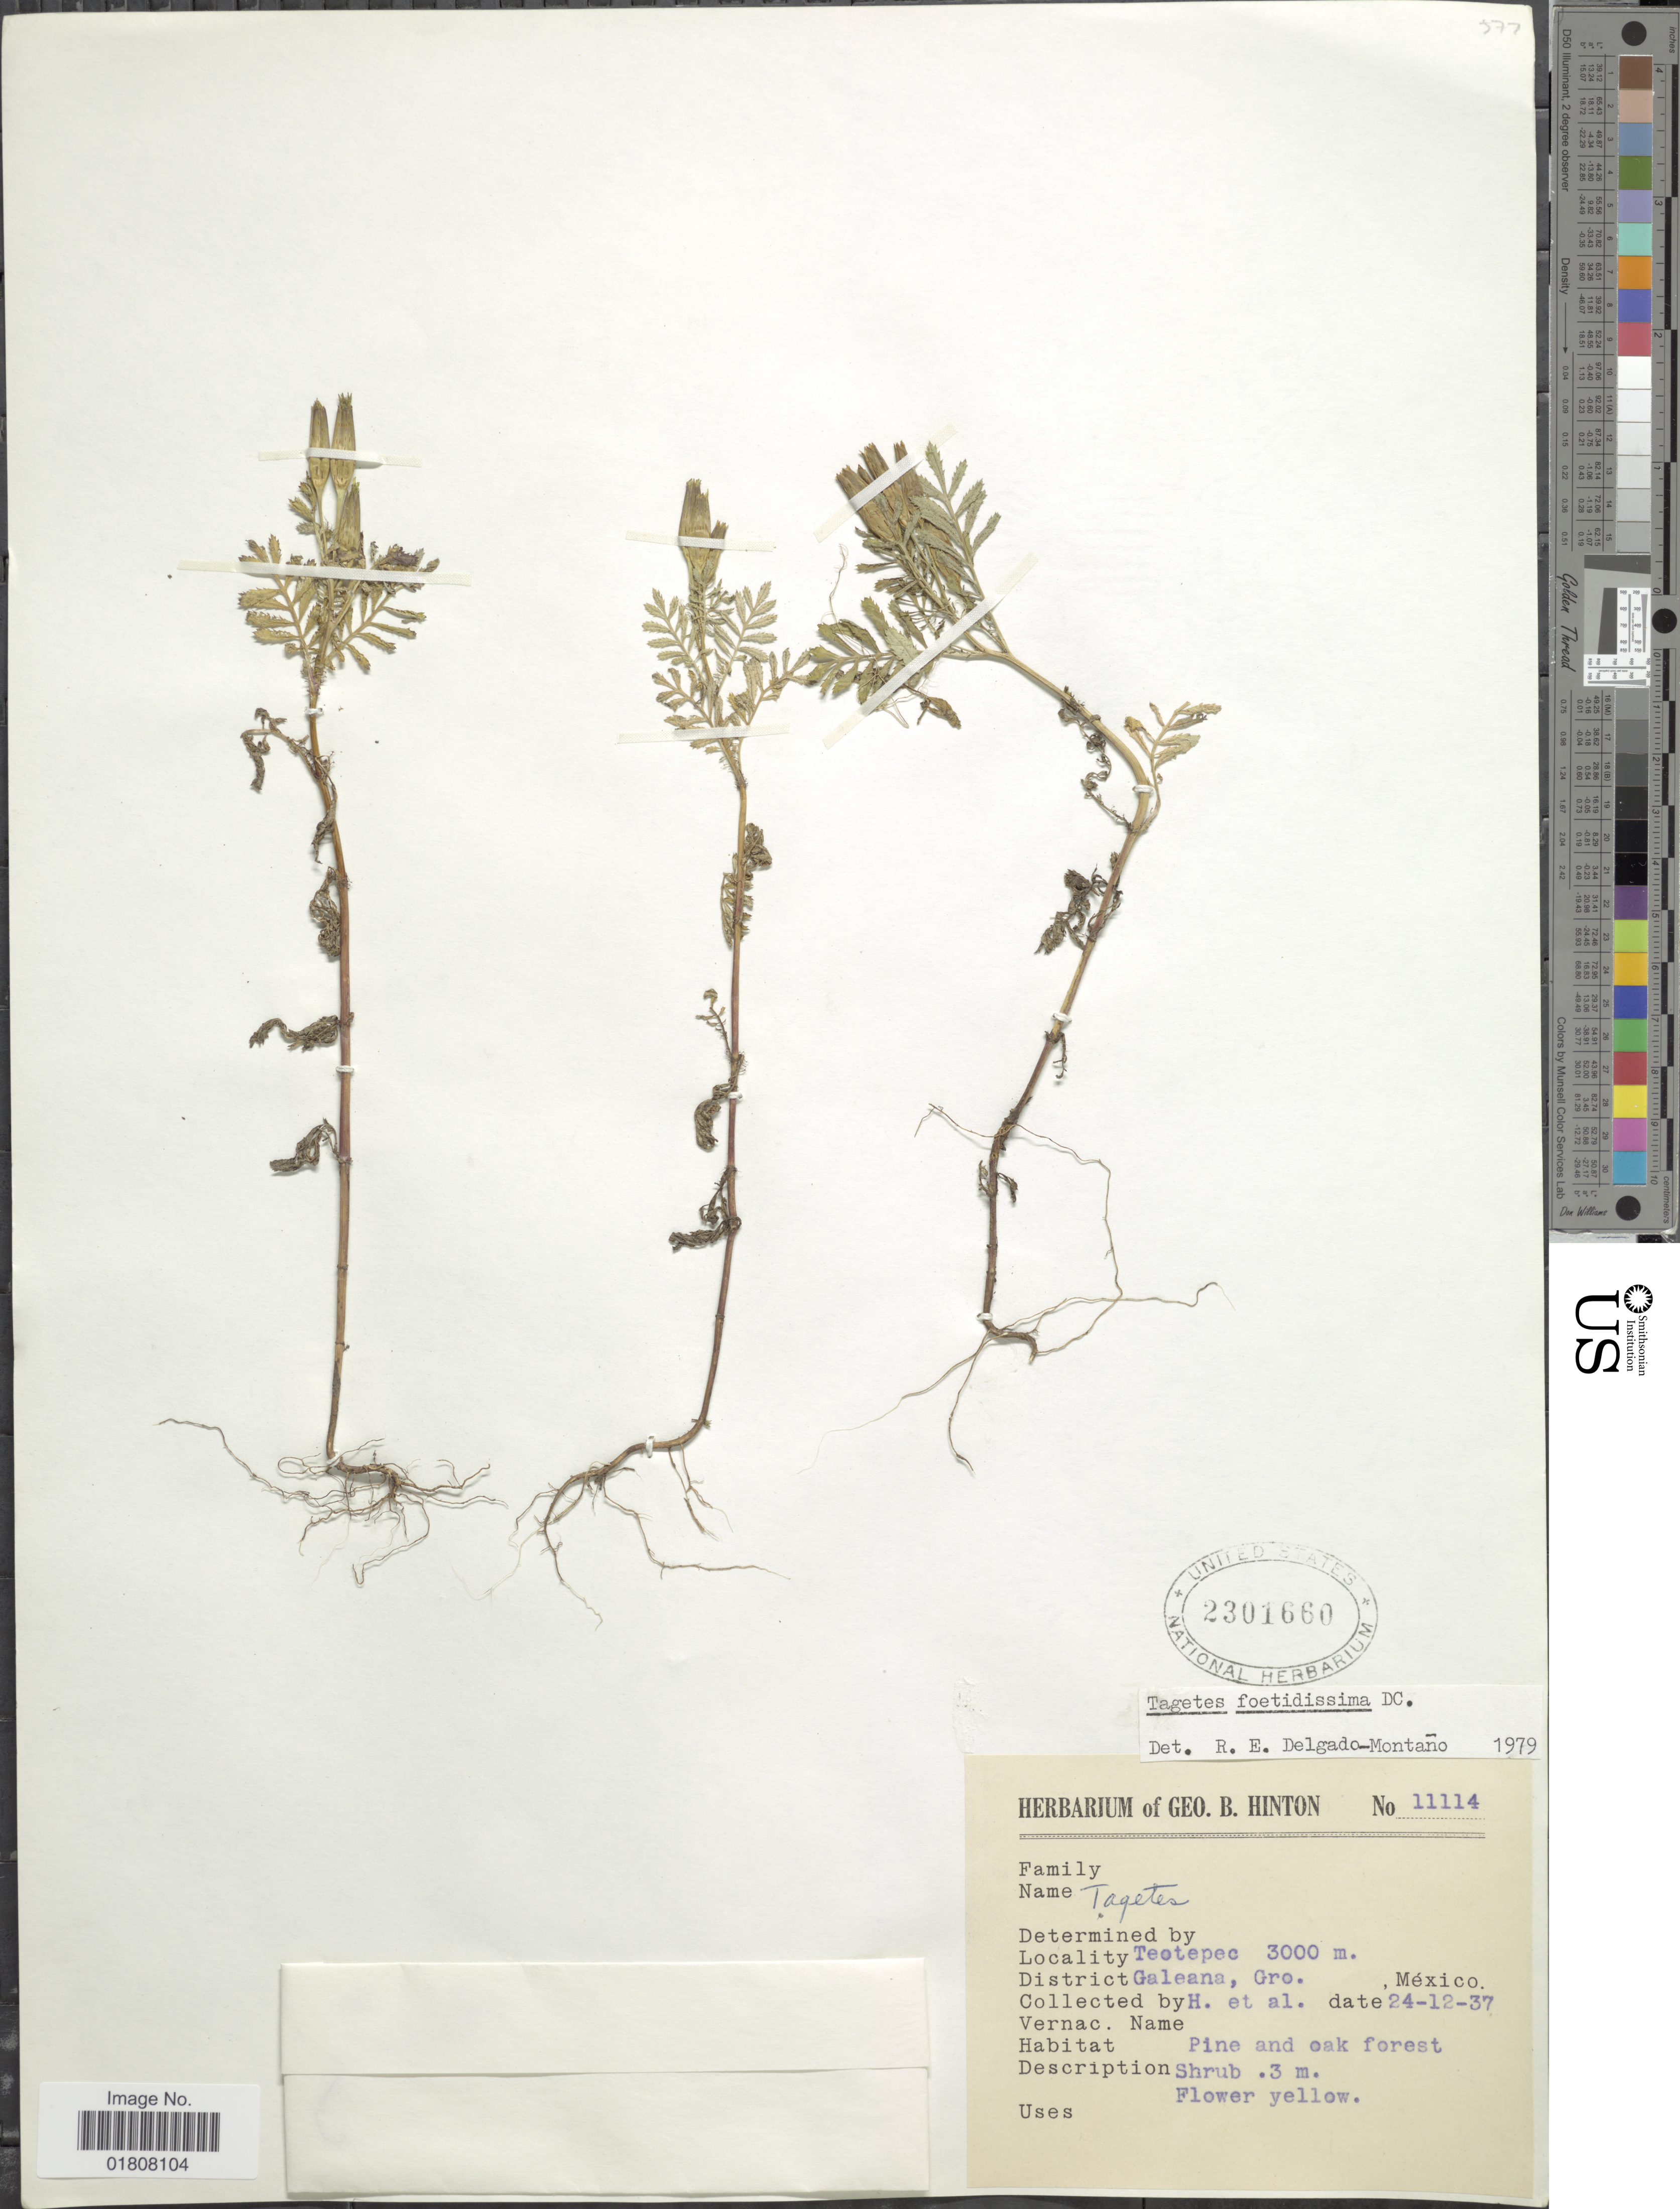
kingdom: Plantae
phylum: Tracheophyta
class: Magnoliopsida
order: Asterales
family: Asteraceae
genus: Tagetes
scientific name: Tagetes foetidissima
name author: DC.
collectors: G. B. Hinton & et al.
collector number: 11114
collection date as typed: Transcribed d/m/y: 24/12/37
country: Mexico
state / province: Guerrero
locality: Teotepec, District Galeana, Gro.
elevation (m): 3000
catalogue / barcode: US 2301660